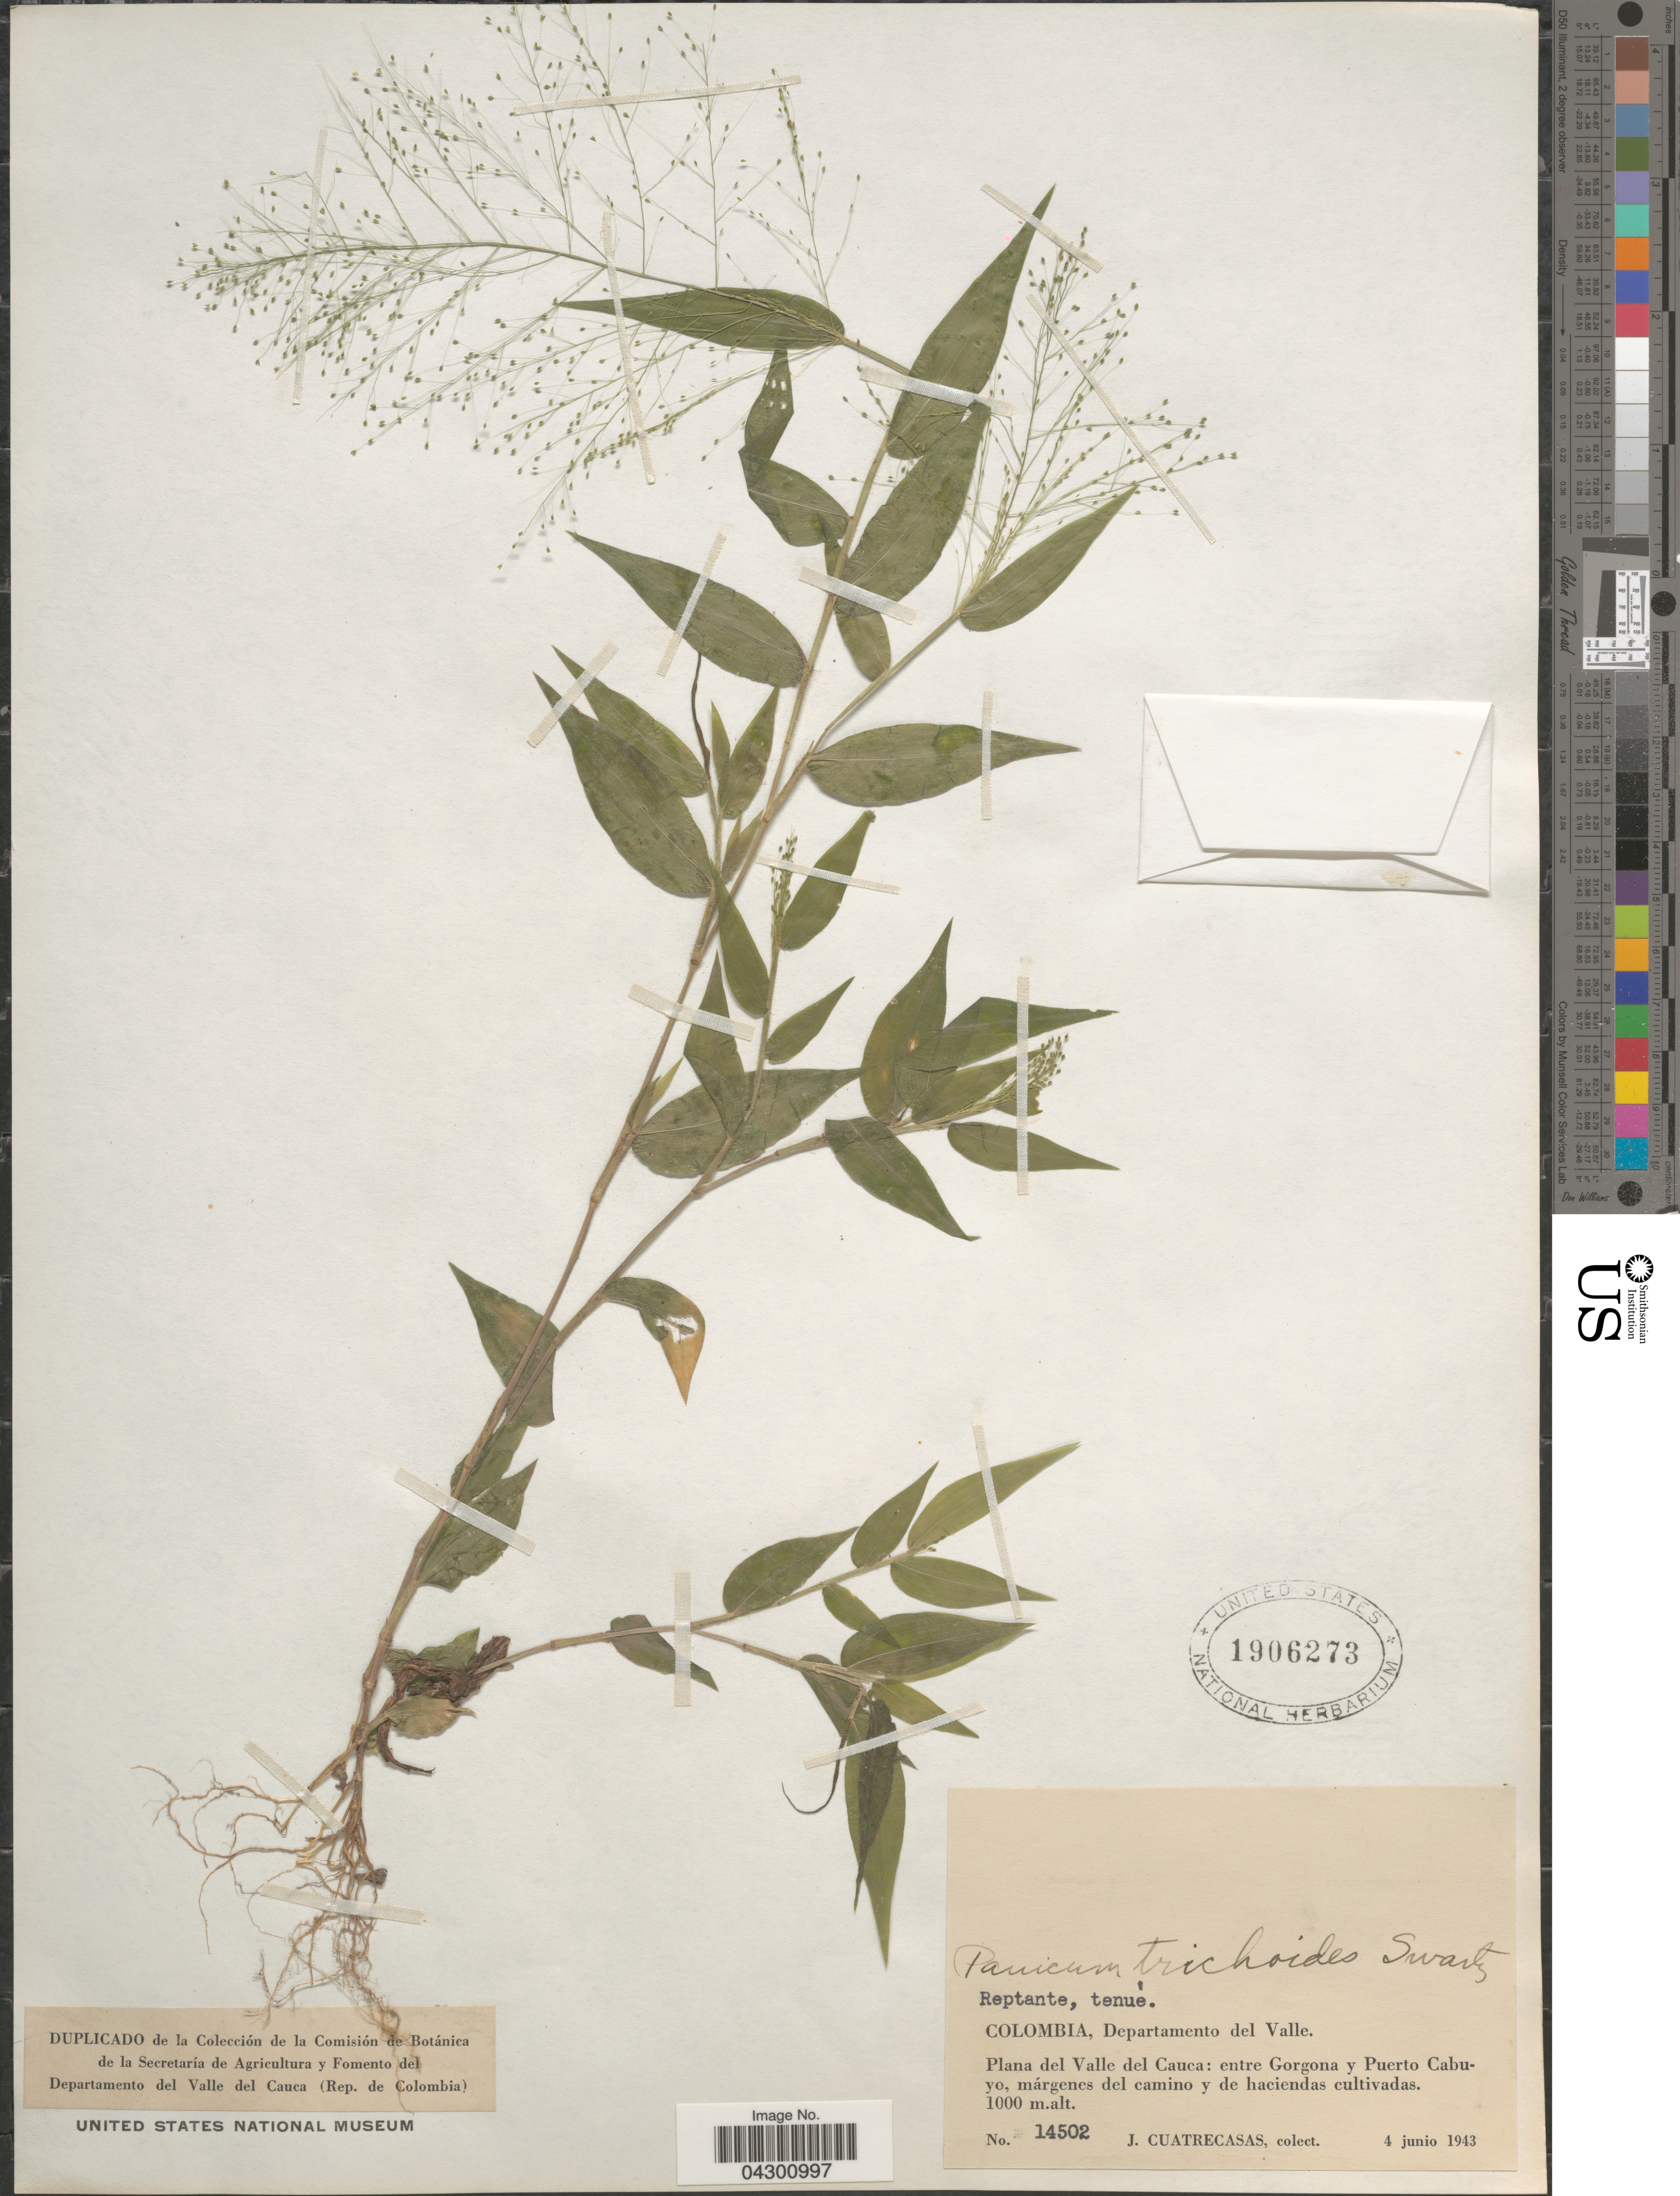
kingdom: Plantae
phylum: Tracheophyta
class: Liliopsida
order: Poales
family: Poaceae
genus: Panicum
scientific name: Panicum trichoides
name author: Sw.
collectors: J. Cuatrecasas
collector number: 14502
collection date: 1943-06-04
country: Colombia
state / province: Valle del Cauca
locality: Departamento del Valle. Plana del Valle del Cauca: entre Gorgona y Puerto Cabuye, márgenes del camino y de haciendas cultivadas.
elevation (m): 1000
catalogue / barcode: US 1906273